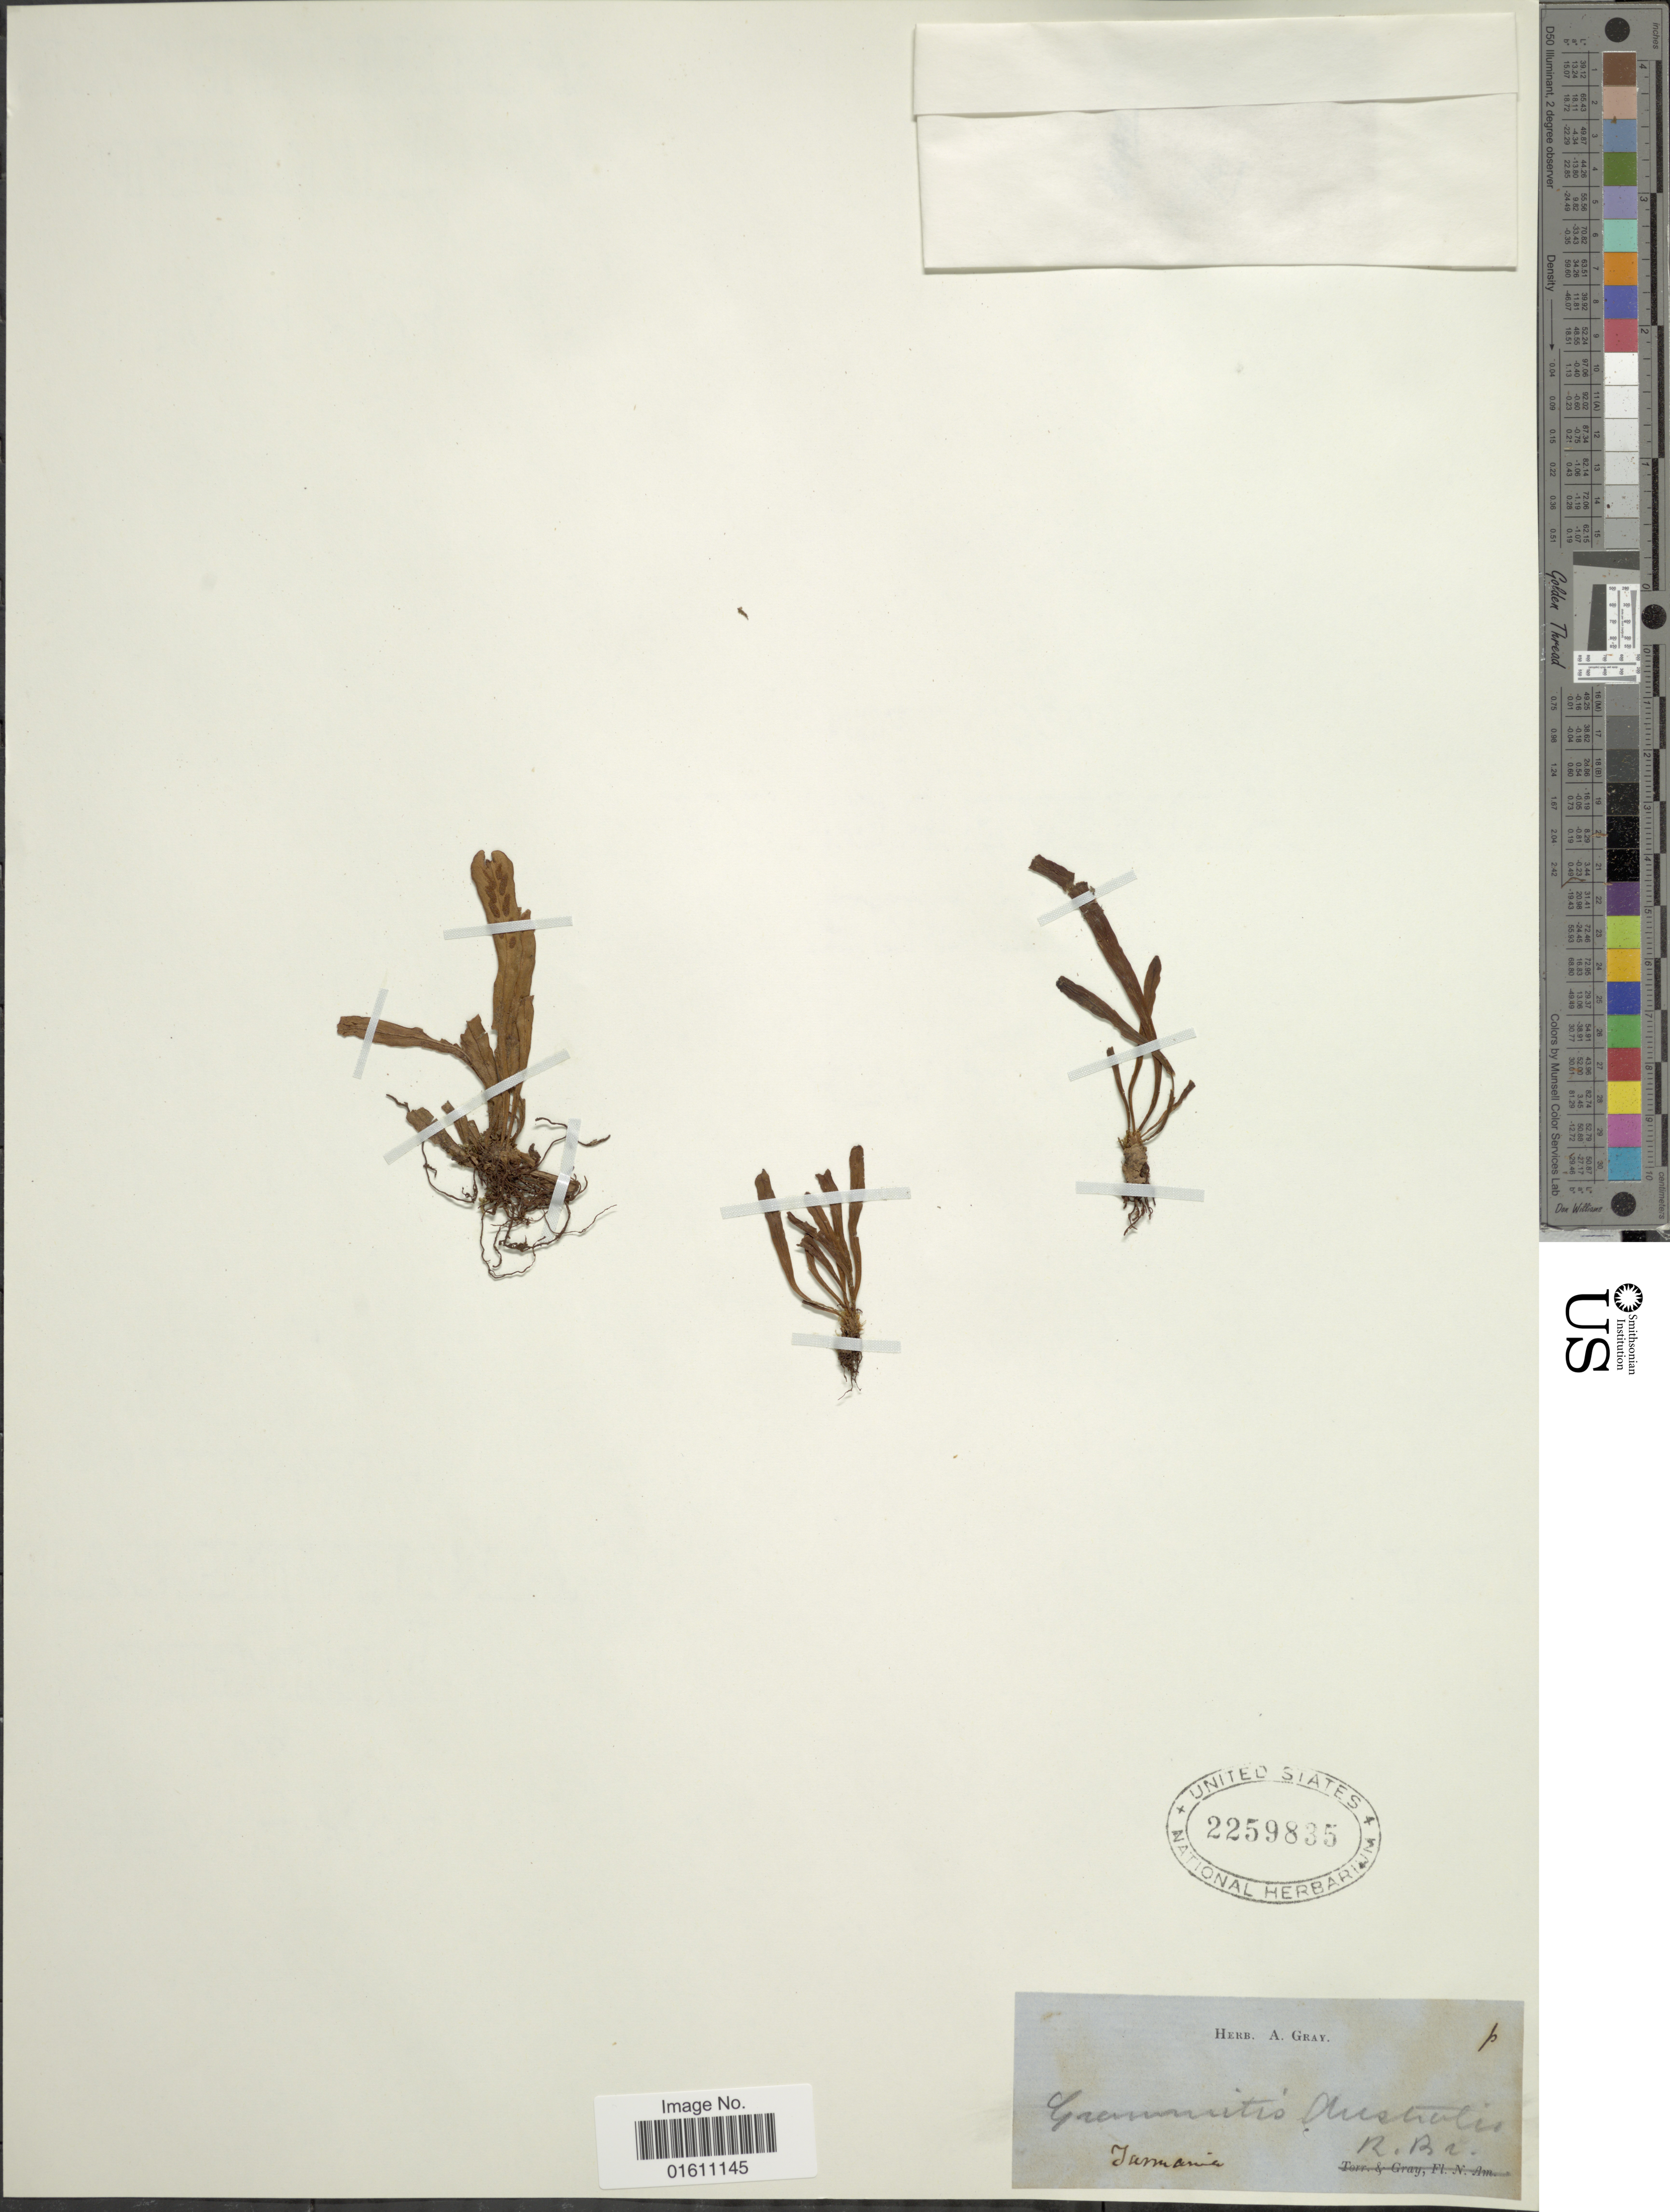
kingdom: Plantae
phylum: Tracheophyta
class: Polypodiopsida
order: Polypodiales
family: Polypodiaceae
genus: Notogrammitis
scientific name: Notogrammitis billardierei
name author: (Willd.) Parris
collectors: ex herb. Gray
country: Australia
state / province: Tasmania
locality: Grammintro Australia, Tasmania.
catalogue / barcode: US 2259835